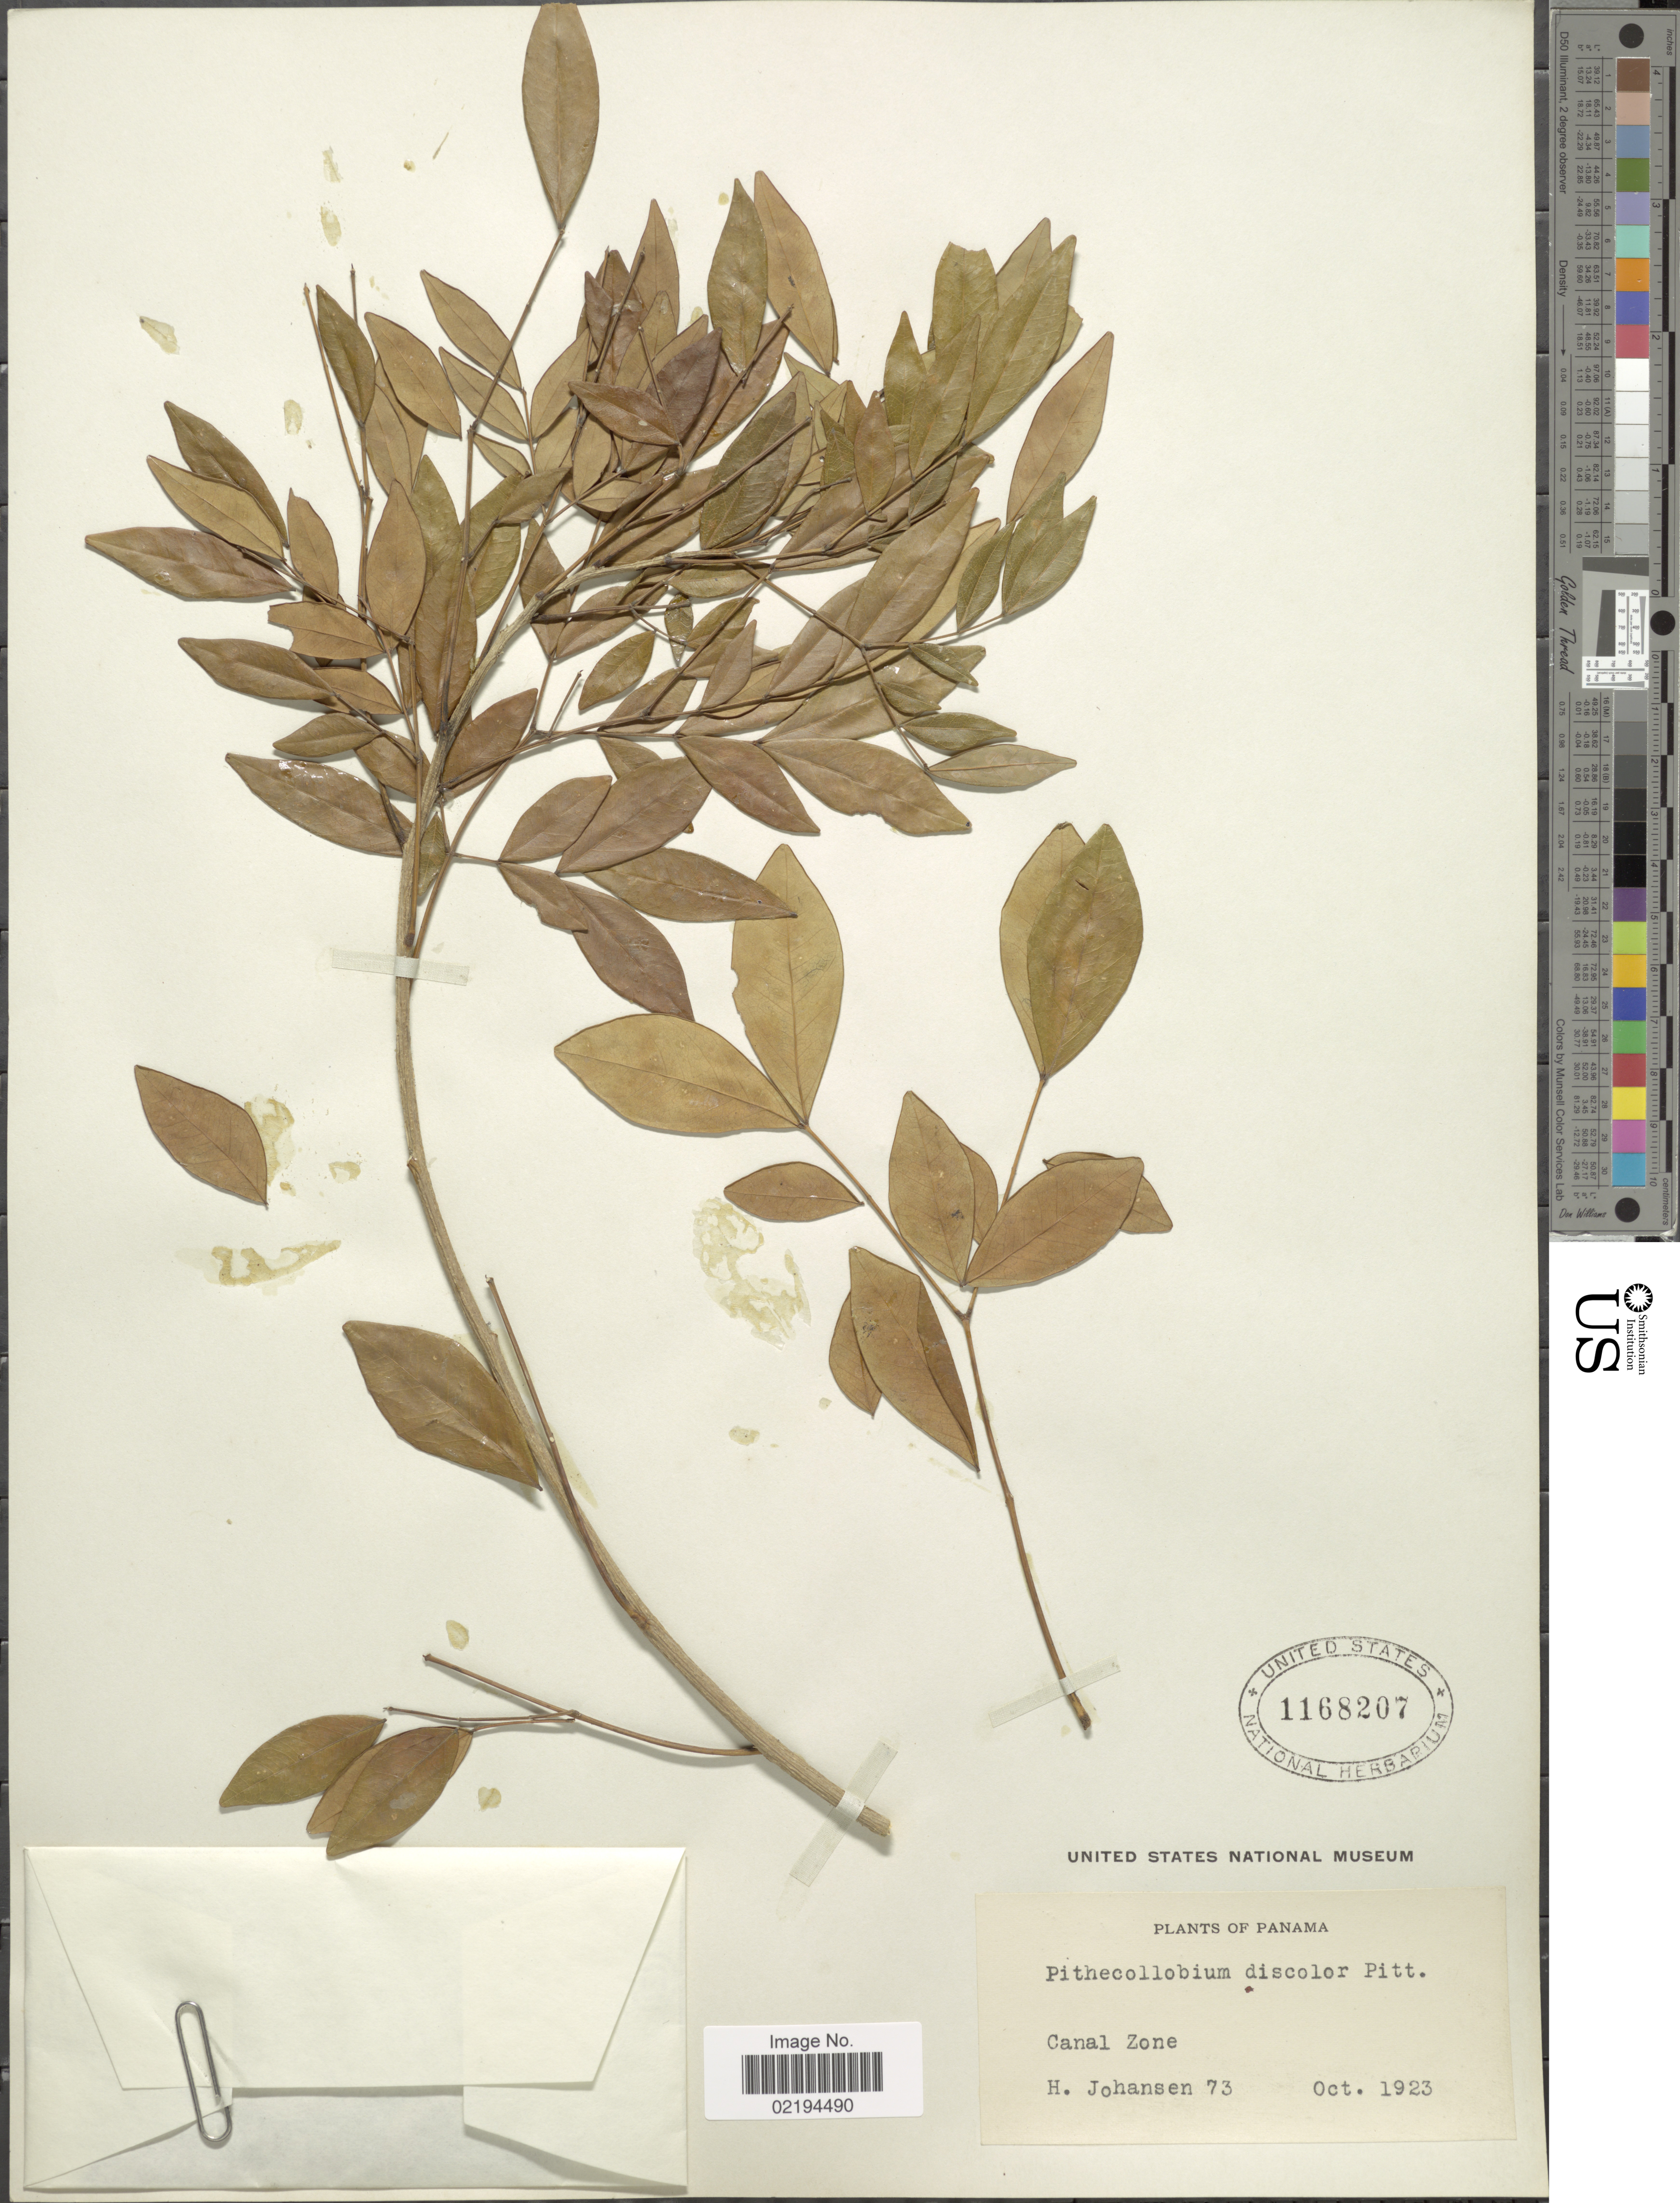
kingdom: Plantae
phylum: Tracheophyta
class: Magnoliopsida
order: Fabales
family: Fabaceae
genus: Pseudalbizzia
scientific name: Pseudalbizzia adinocephala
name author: (Donn. Sm.) Koenen & Duno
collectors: H. Johansen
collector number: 73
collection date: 1923-10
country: Panama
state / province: Colón / Panamá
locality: Canal Zone.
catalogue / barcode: US 1168207